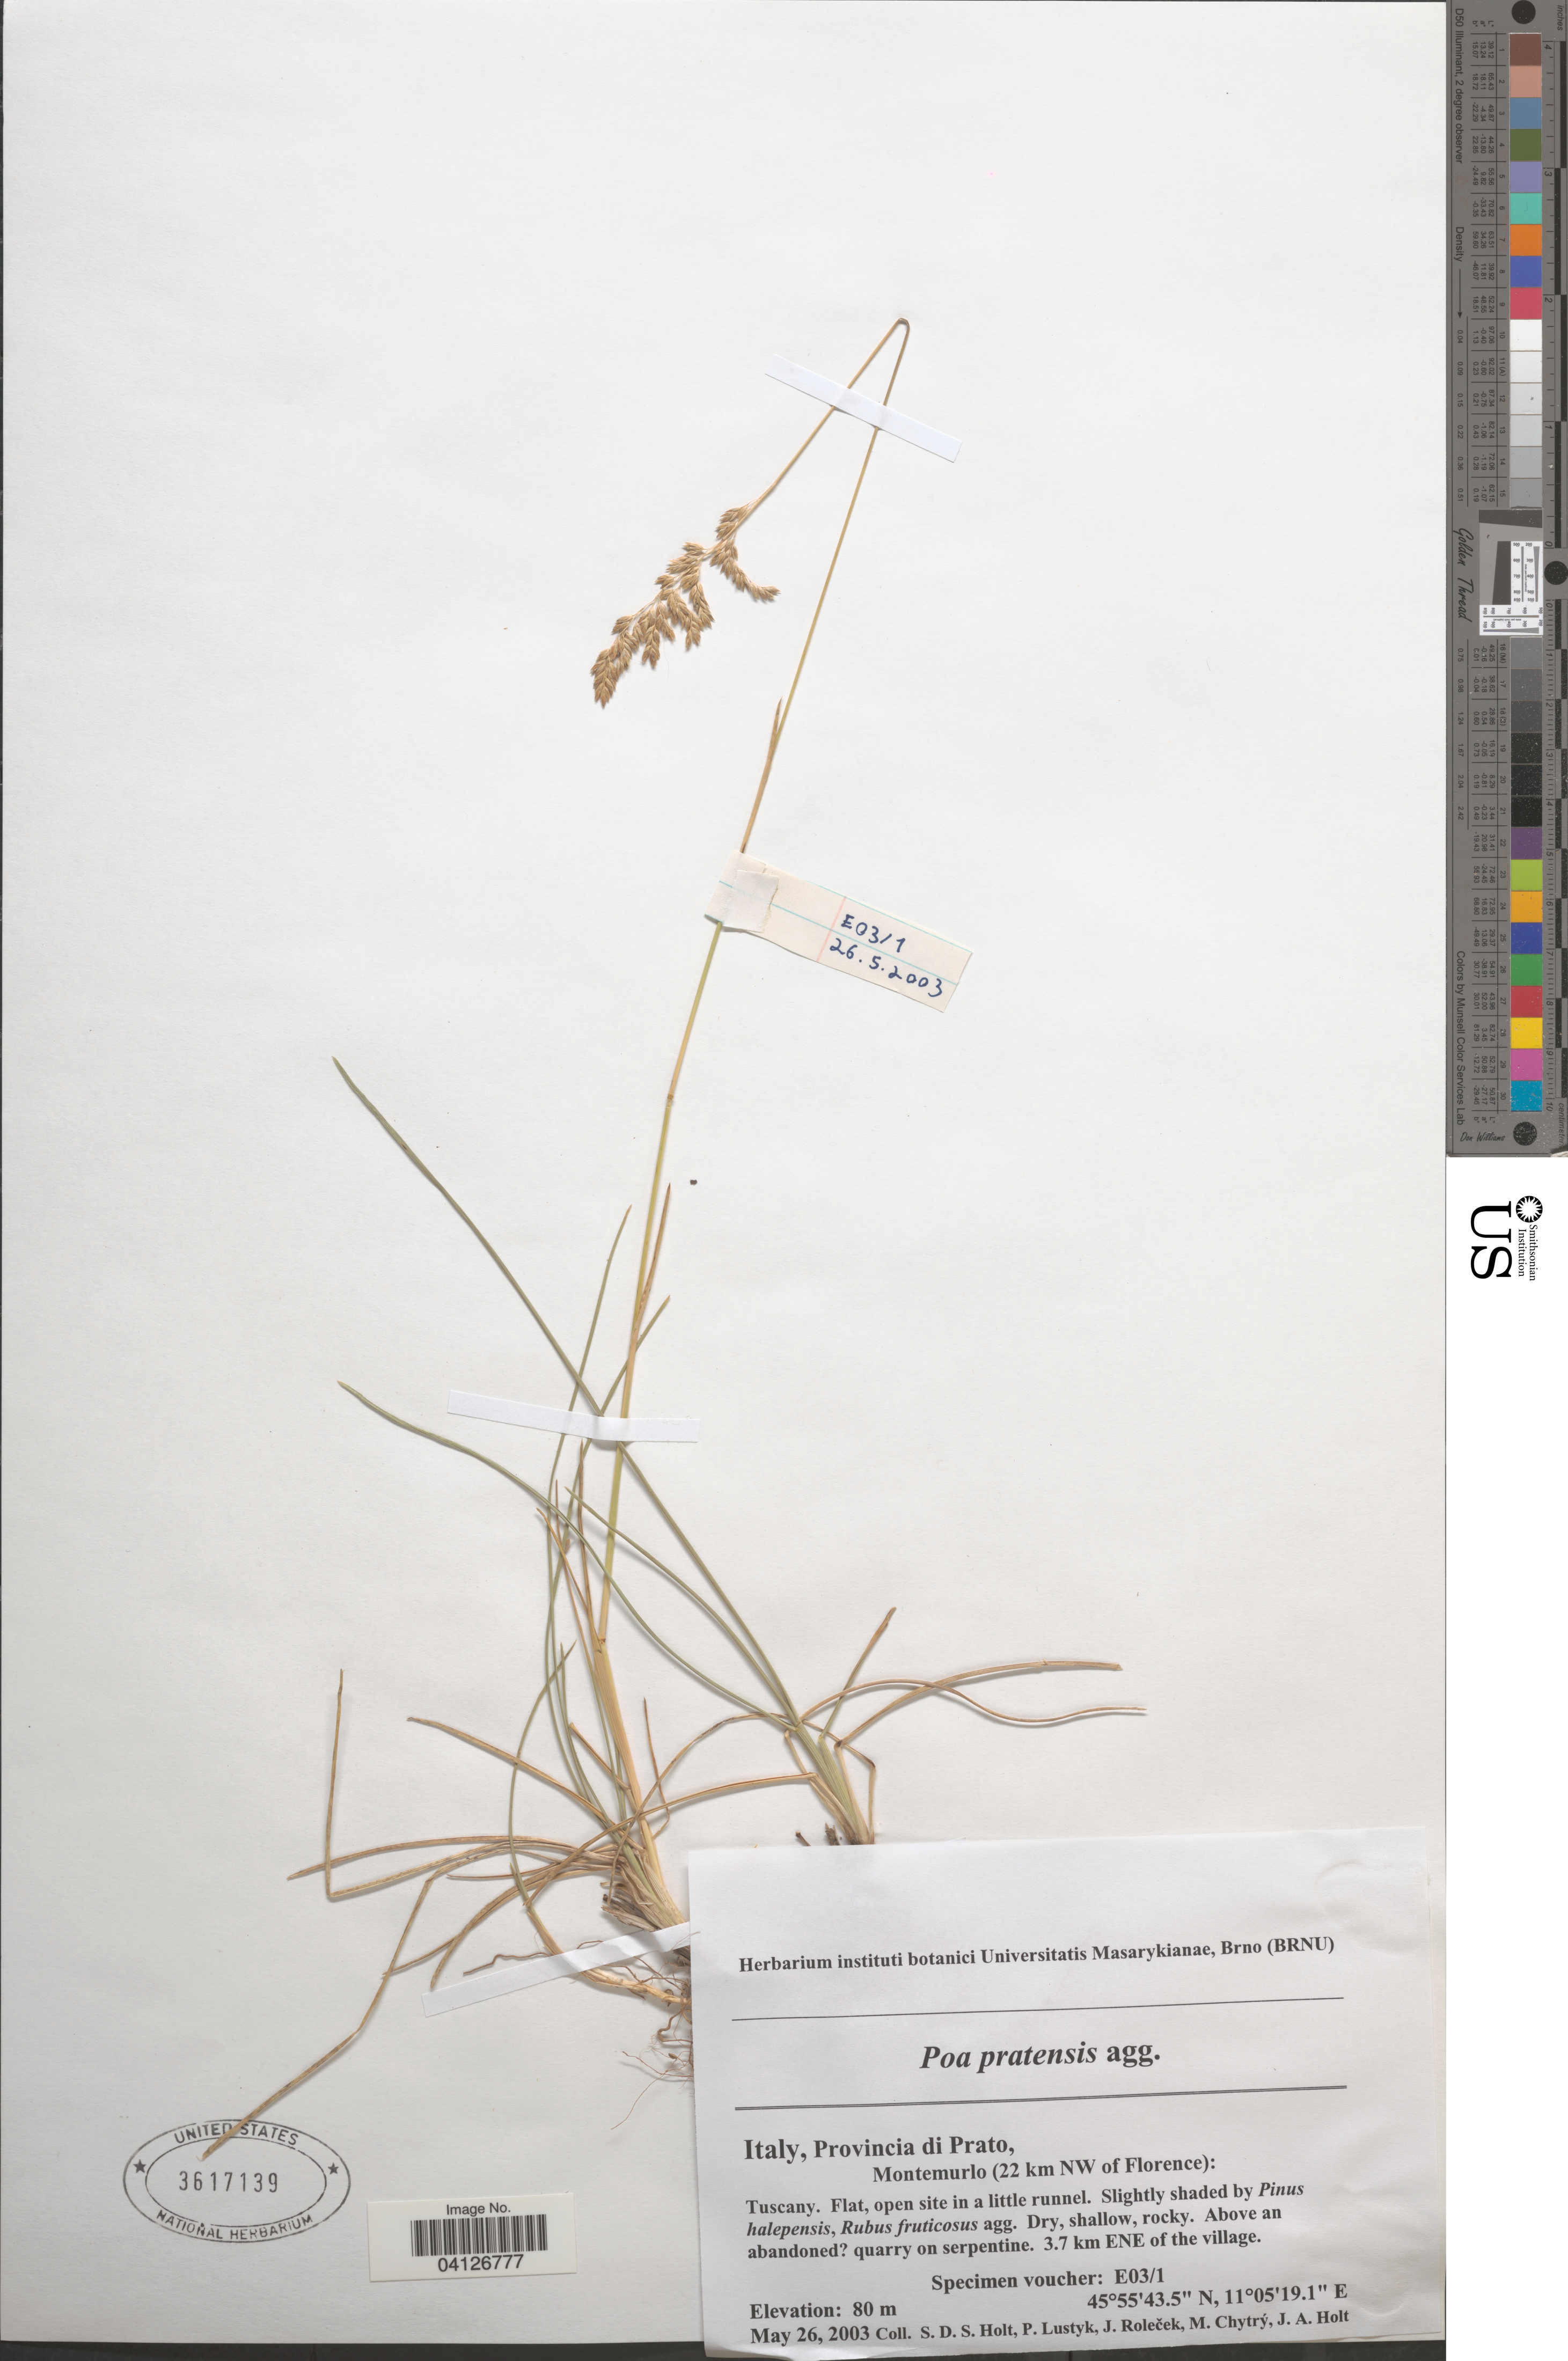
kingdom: Plantae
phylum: Tracheophyta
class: Liliopsida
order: Poales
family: Poaceae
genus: Poa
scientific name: Poa pratensis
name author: L.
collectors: S. Holt, P. Lustyk, J. Roleček, M. Chytrý & J. A. Holt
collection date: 2003-05-26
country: Italy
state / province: Tuscany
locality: Provincia di Prato, Montemurlo (22 km NW of Florence). 3.7 km ENE of the village.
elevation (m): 80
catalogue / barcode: US 3617138